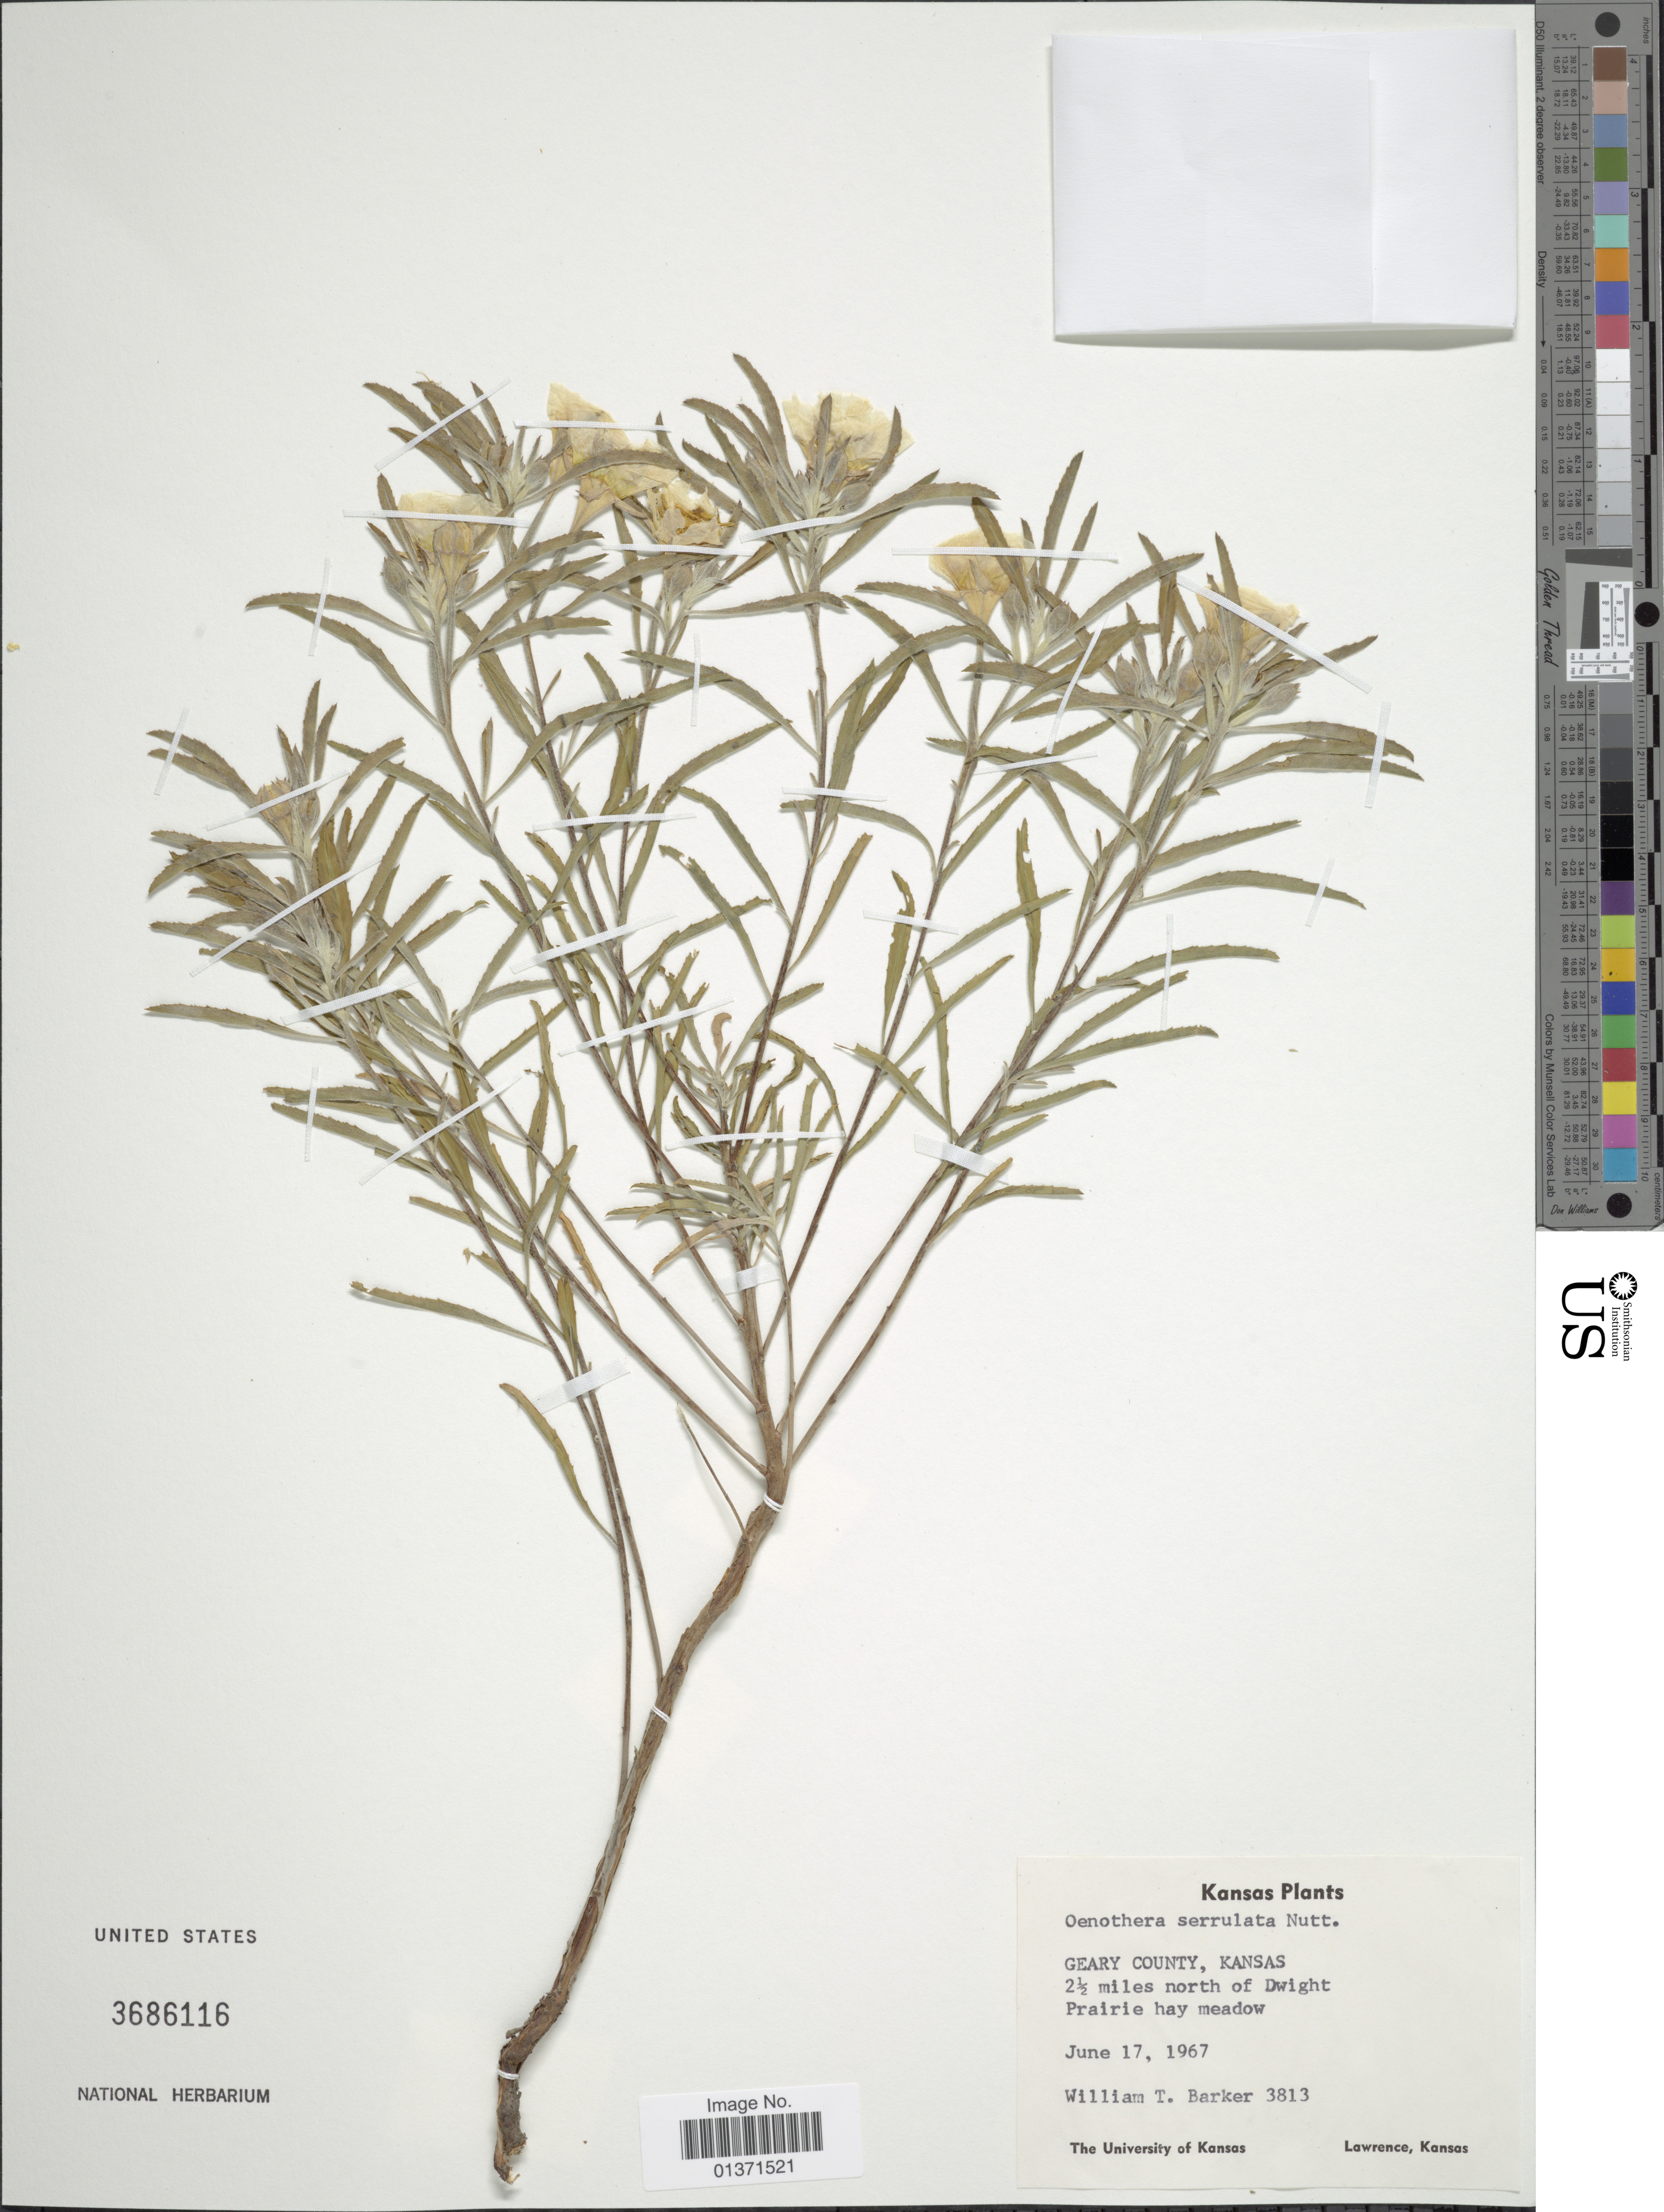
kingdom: Plantae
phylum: Tracheophyta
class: Magnoliopsida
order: Myrtales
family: Onagraceae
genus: Oenothera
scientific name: Oenothera serrulata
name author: Nutt.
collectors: W. T. Barker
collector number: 3813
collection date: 1967-06-17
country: United States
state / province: Kansas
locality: Geary County, 2½ miles north of Dwight, Prairie hay meadow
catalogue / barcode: US 3686116